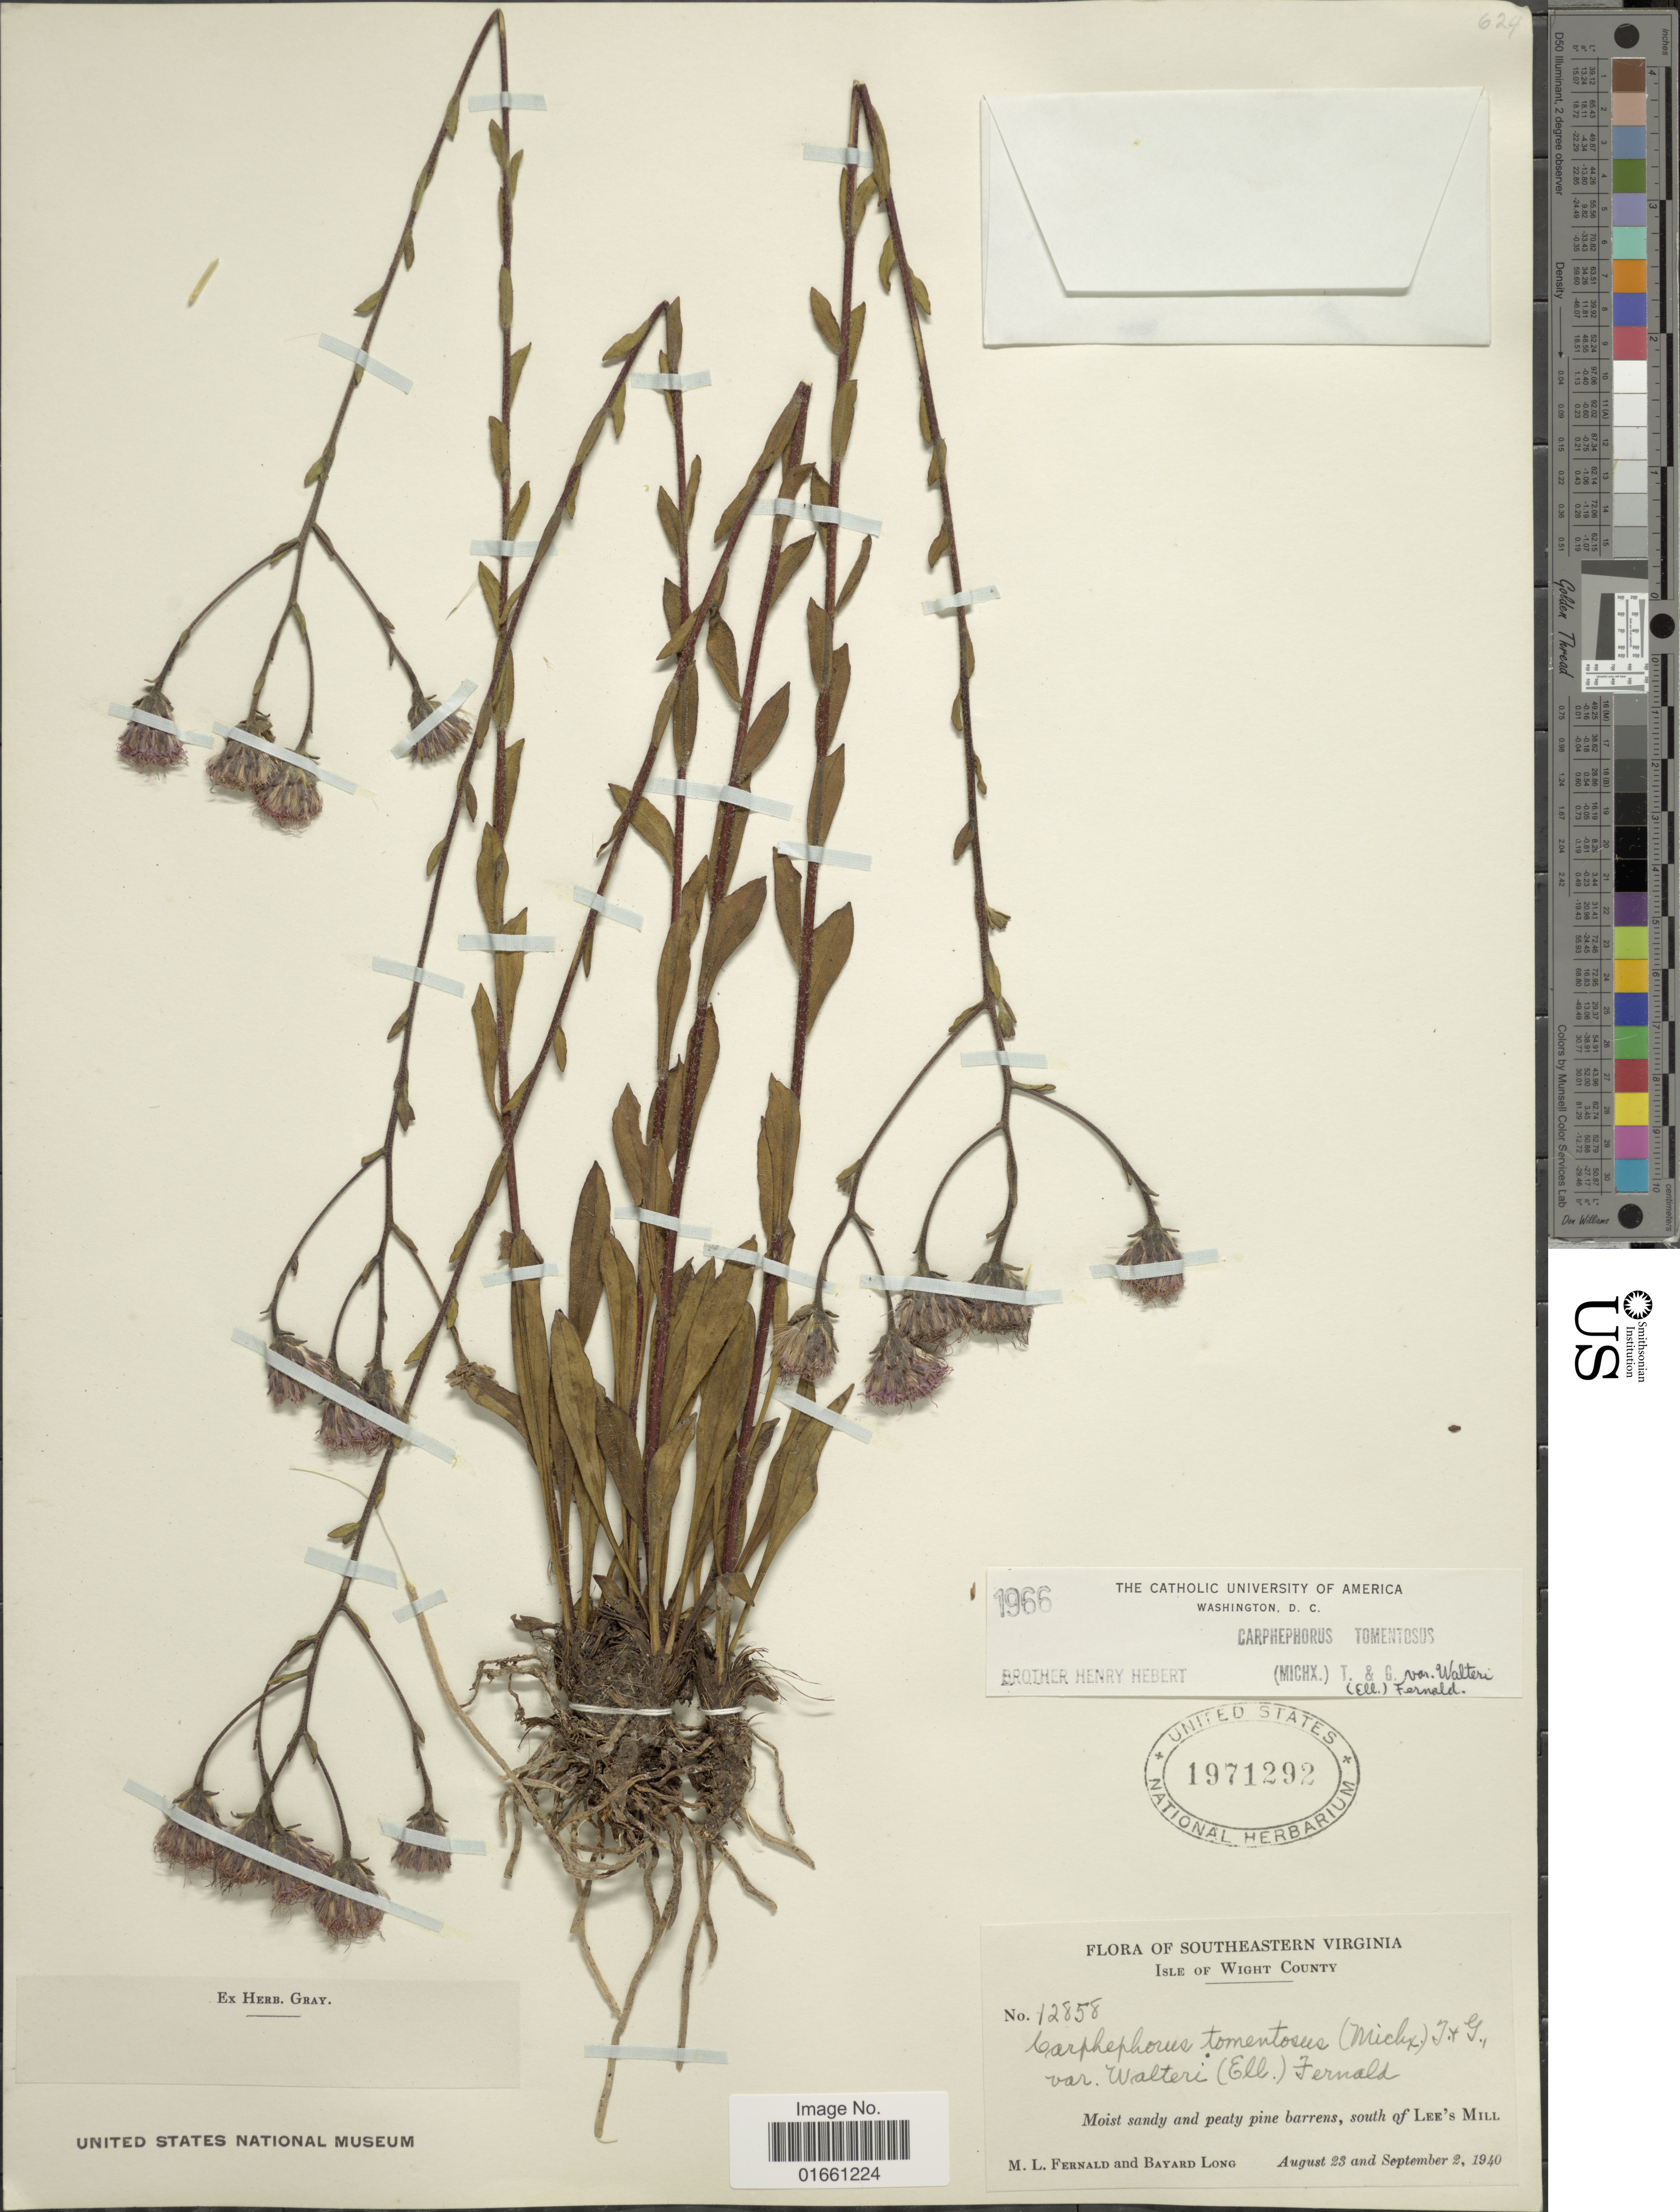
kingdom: Plantae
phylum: Tracheophyta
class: Magnoliopsida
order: Asterales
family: Asteraceae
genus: Carphephorus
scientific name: Carphephorus tomentosus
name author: (Michaux) Torr. & A. Gray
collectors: M. L. Fernald & B. Long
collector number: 12858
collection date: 1940-08-23/1940-09-02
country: United States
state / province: Virginia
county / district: Isle of Wight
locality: Southeastern Virginia, Isle of Wight County. south of Lee's Mill.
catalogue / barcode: US 1971292